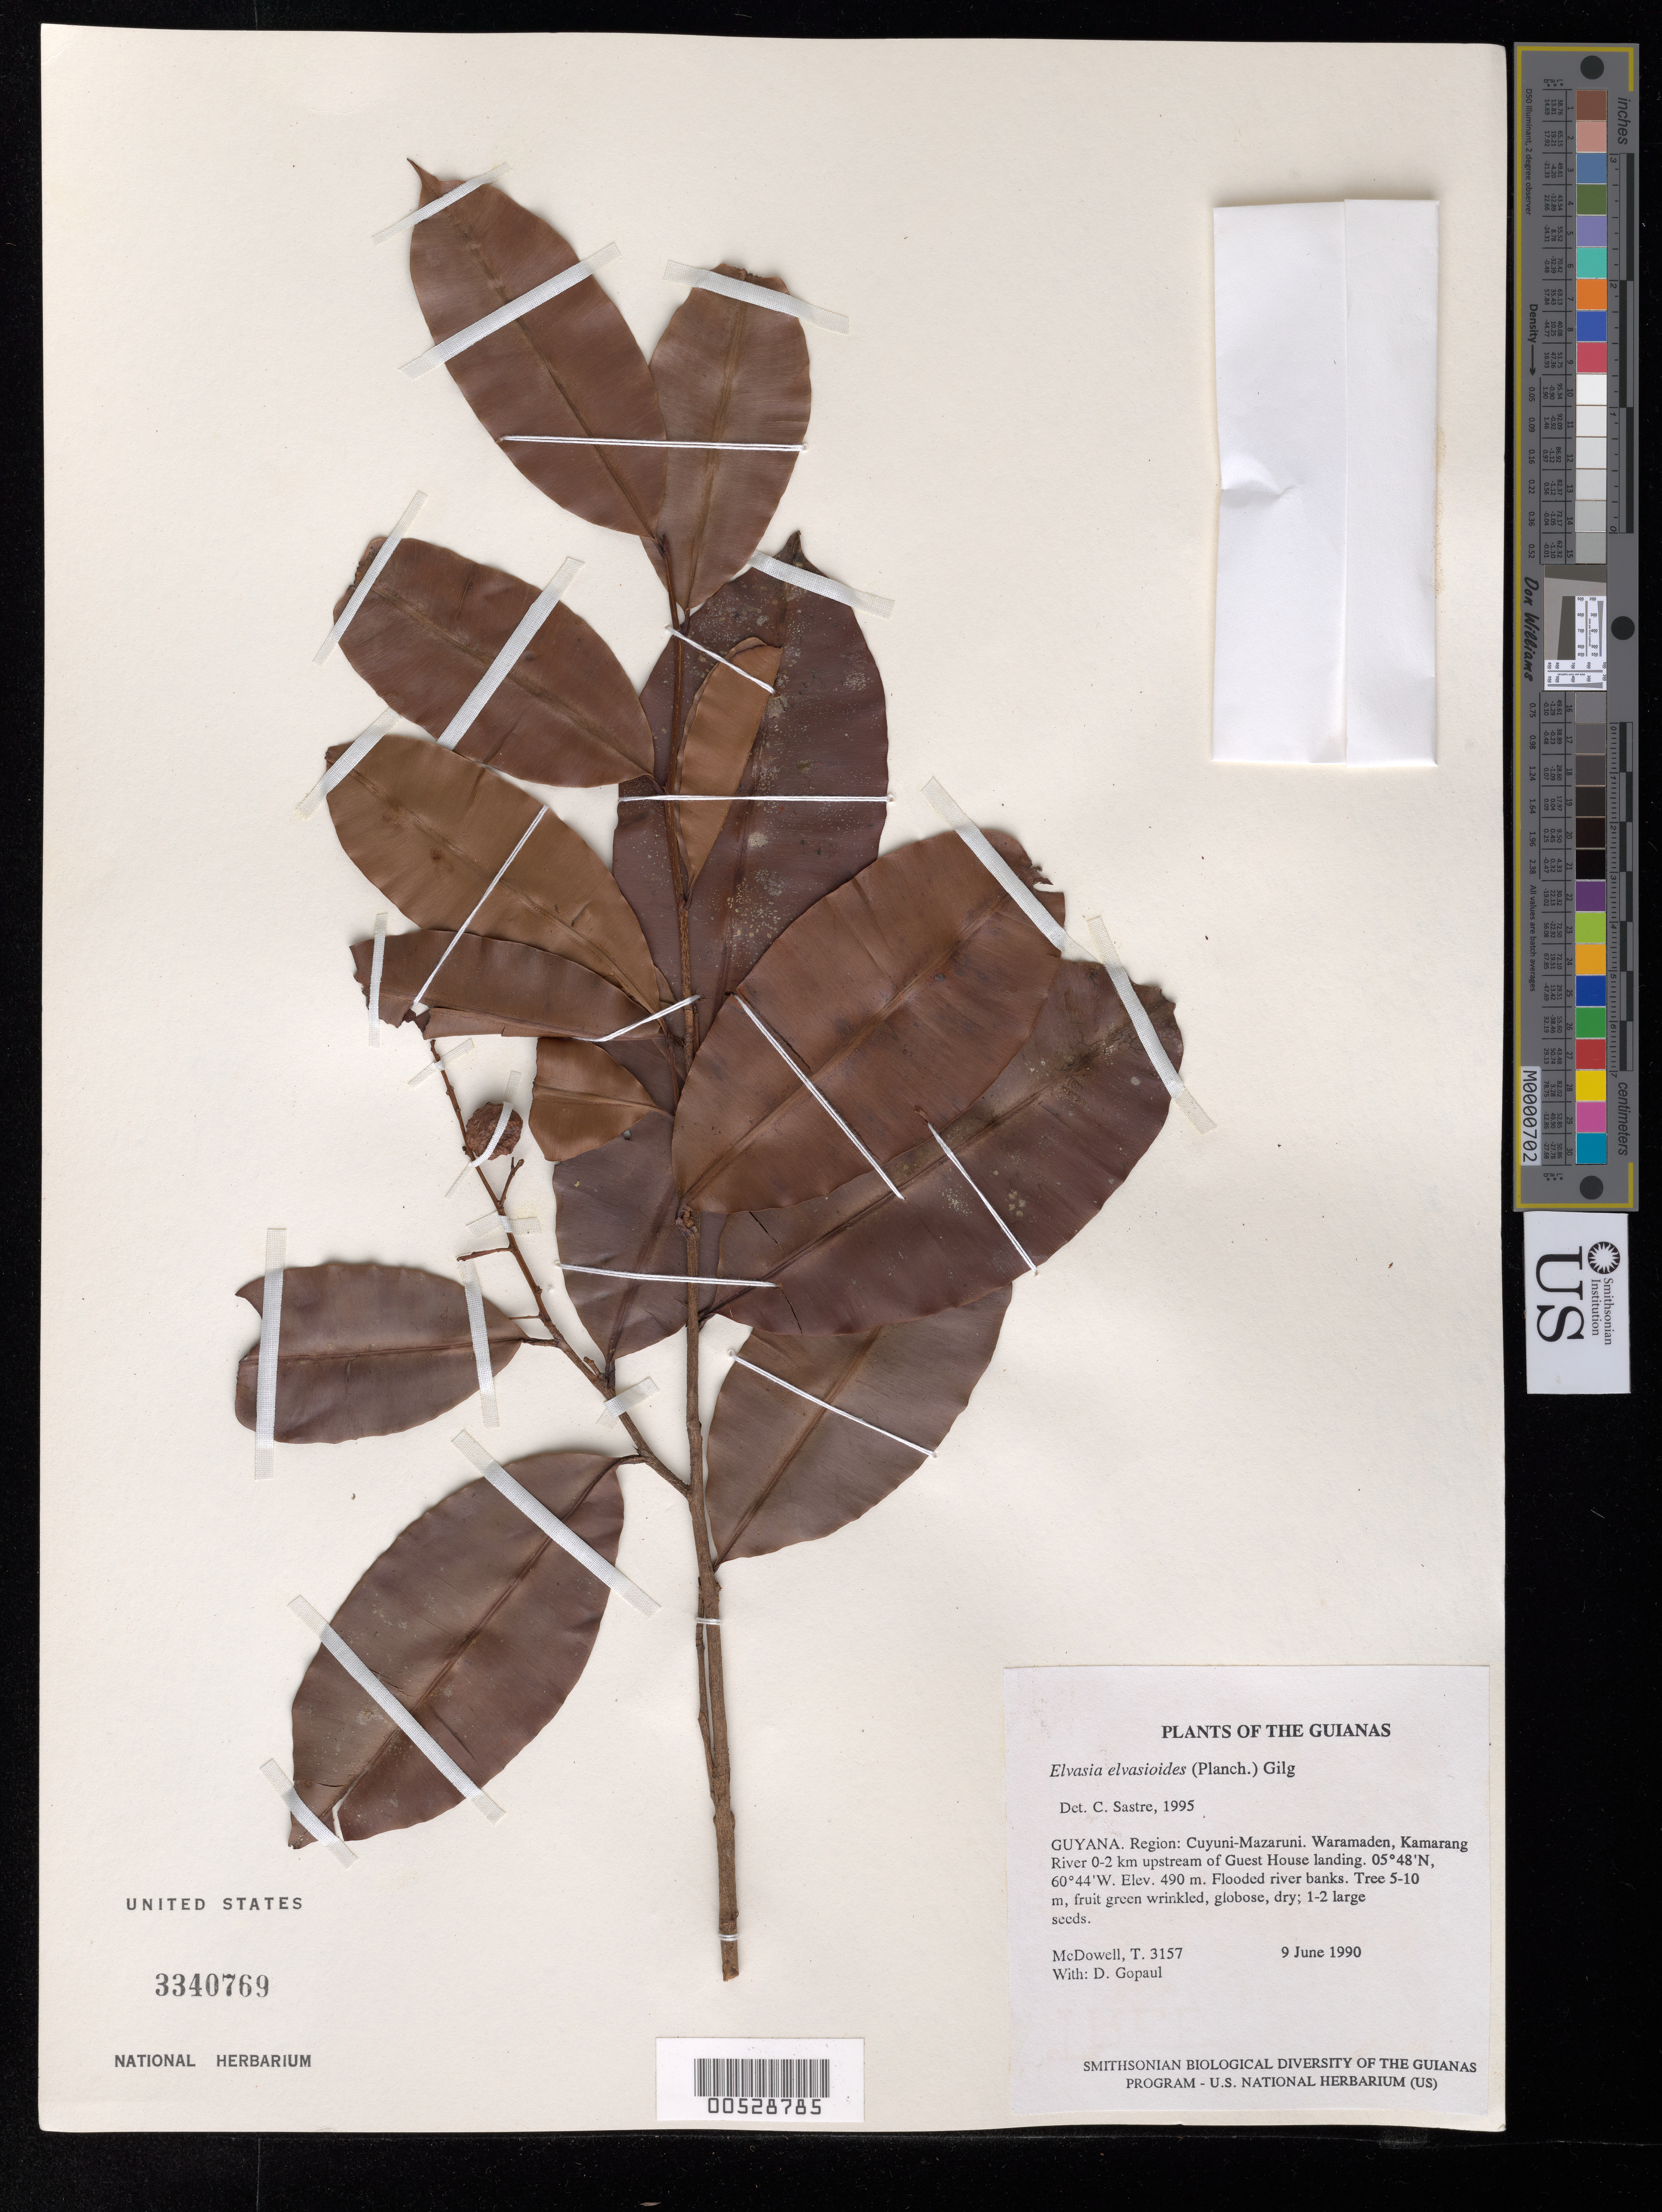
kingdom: Plantae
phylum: Tracheophyta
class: Magnoliopsida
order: Malpighiales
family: Ochnaceae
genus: Elvasia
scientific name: Elvasia elvasioides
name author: Gilg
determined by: Sastre, C. H. L.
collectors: T. McDowell & D. Gopaul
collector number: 3157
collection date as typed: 9 June 1990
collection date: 1990-06-09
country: Guyana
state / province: Cuyuni-Mazaruni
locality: Waramaden, Kamarang River 0-2 km upstream of Guest House landing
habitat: Flooded river banks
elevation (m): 490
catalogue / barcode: US 3340769